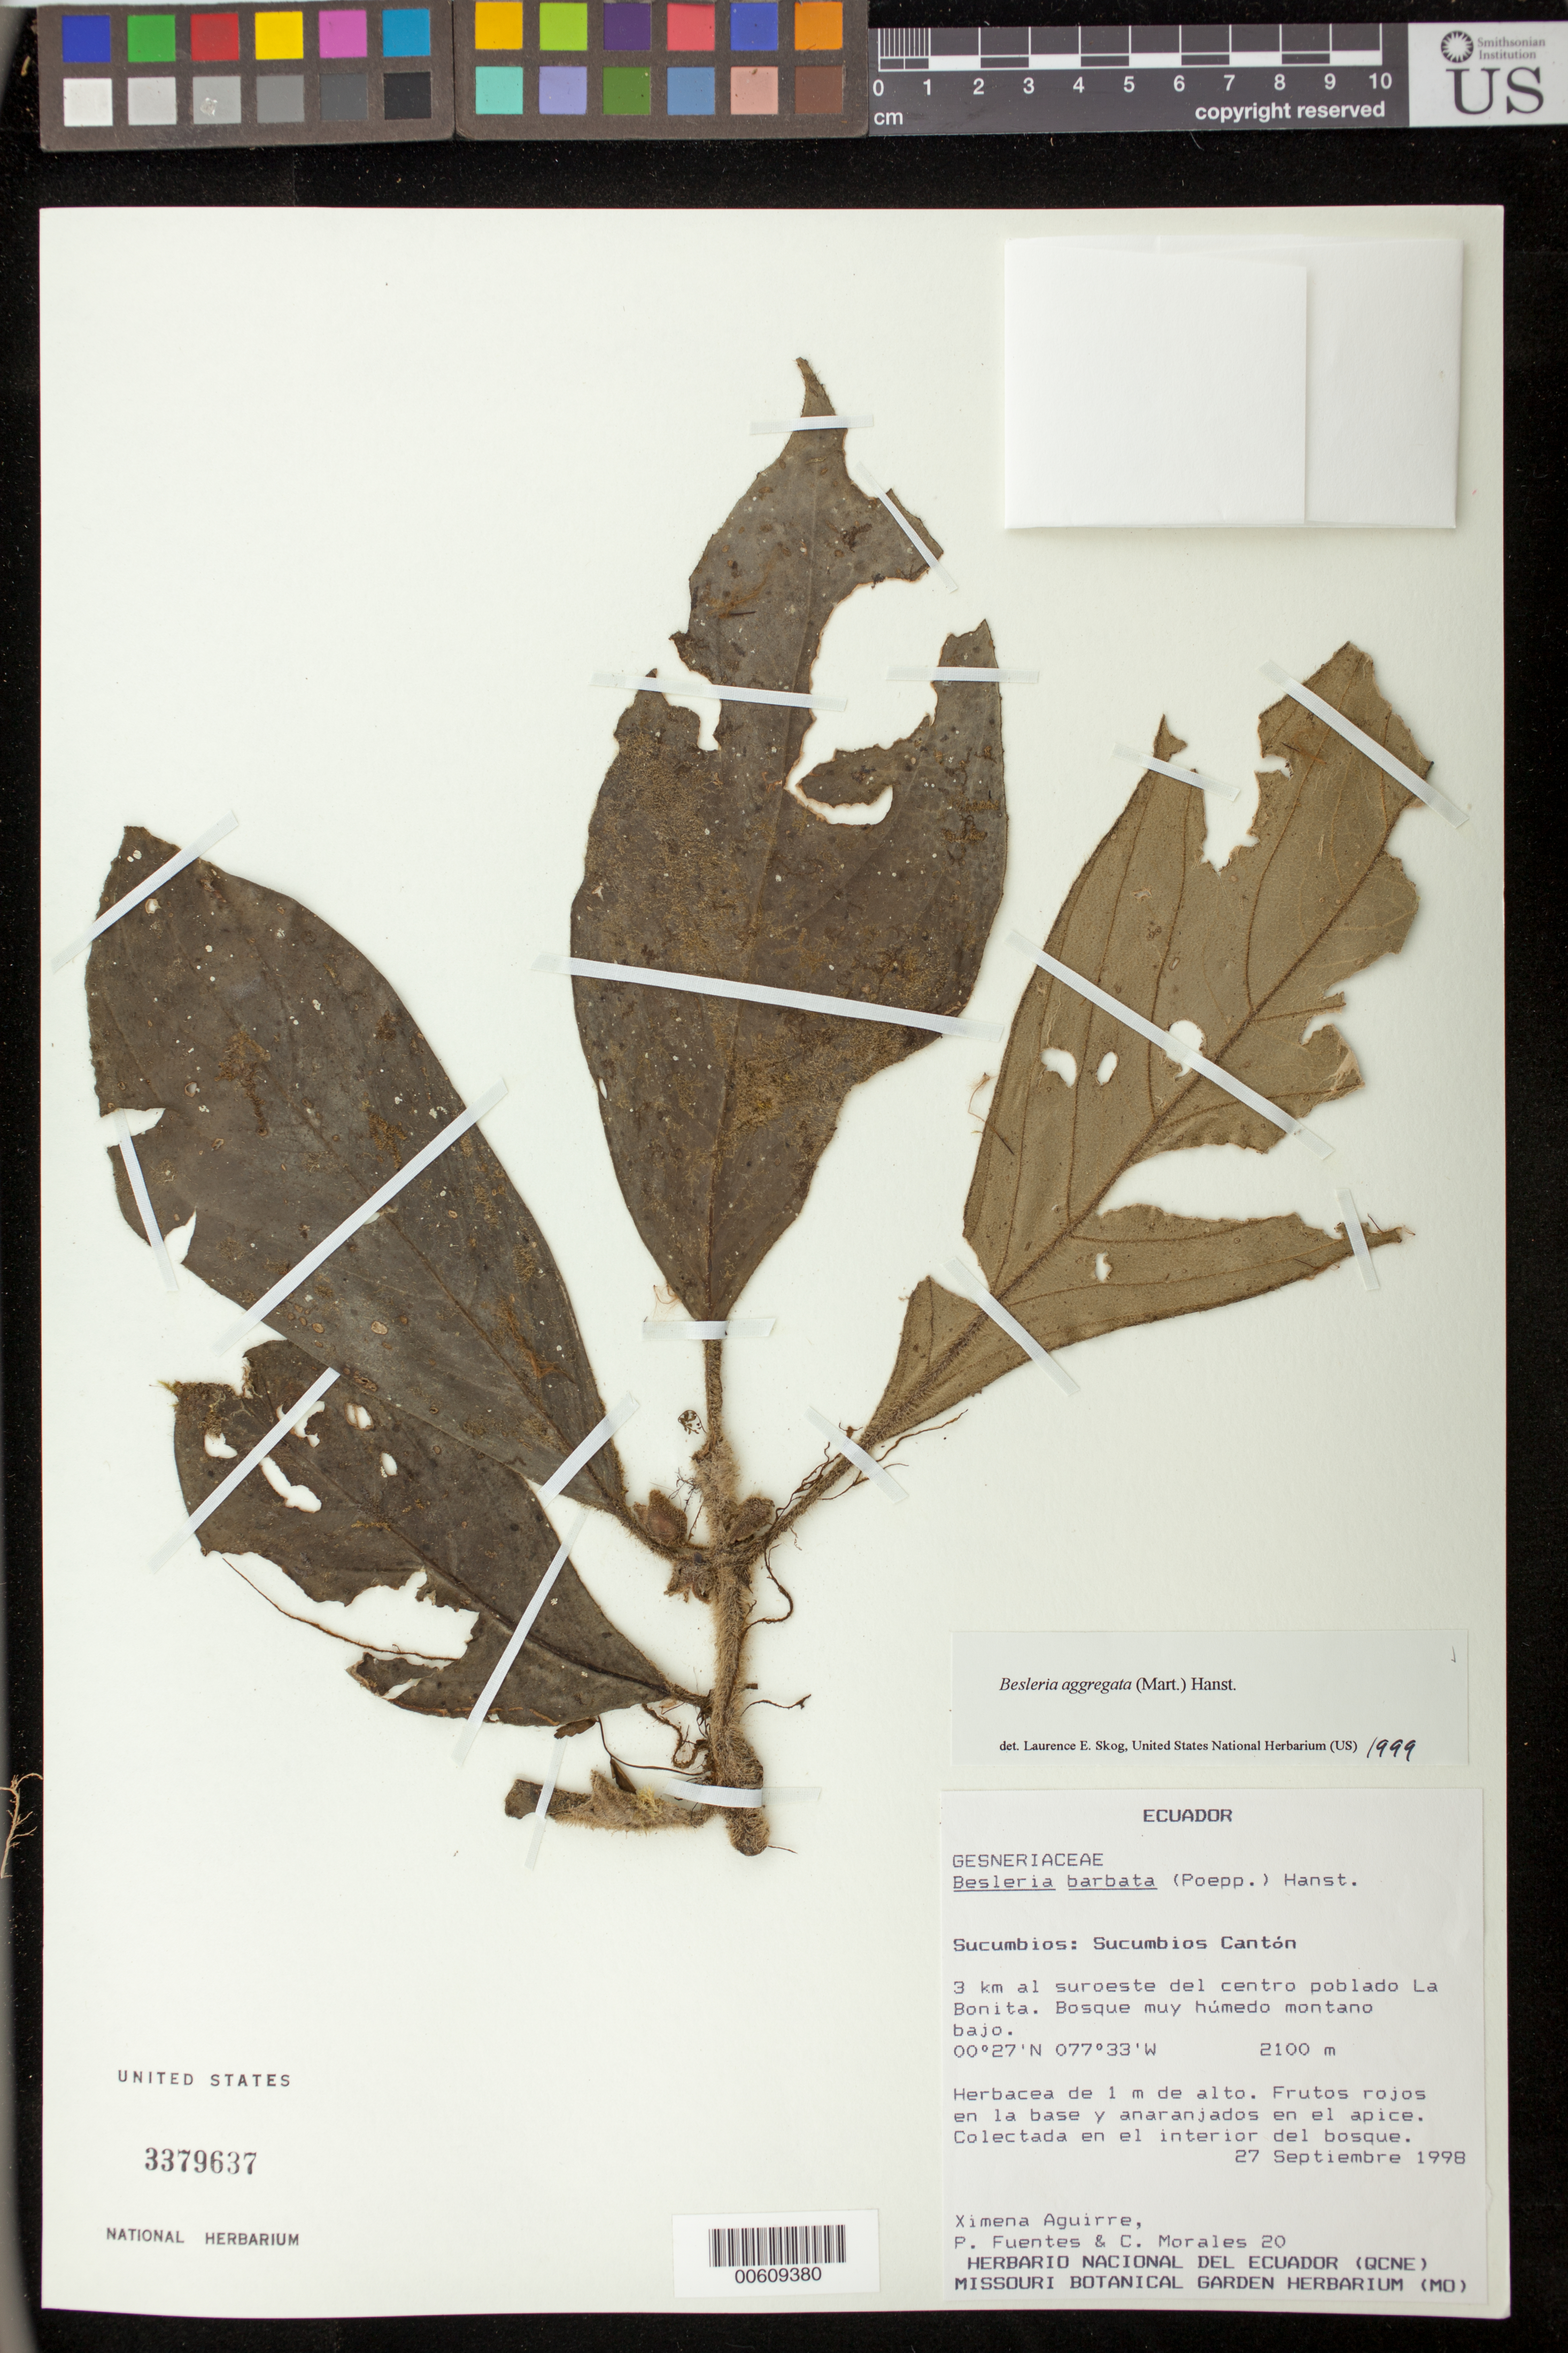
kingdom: Plantae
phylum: Tracheophyta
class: Magnoliopsida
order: Lamiales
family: Gesneriaceae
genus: Besleria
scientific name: Besleria aggregata var. aggregata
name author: (Mart.) Hanst.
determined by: Skog, Laurence E.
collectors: X. Aguirre, P. Fuentes & C. Morales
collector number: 20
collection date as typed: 27 Sep 1998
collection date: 1998-09-27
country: Ecuador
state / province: Sucumbíos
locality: Sucumbios Cantón; 3 km al SW del centro poblado La Bonita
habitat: Bosque muy húmedo montano bajo; colectada en el interior del bosque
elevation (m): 2100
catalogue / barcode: US 3379637